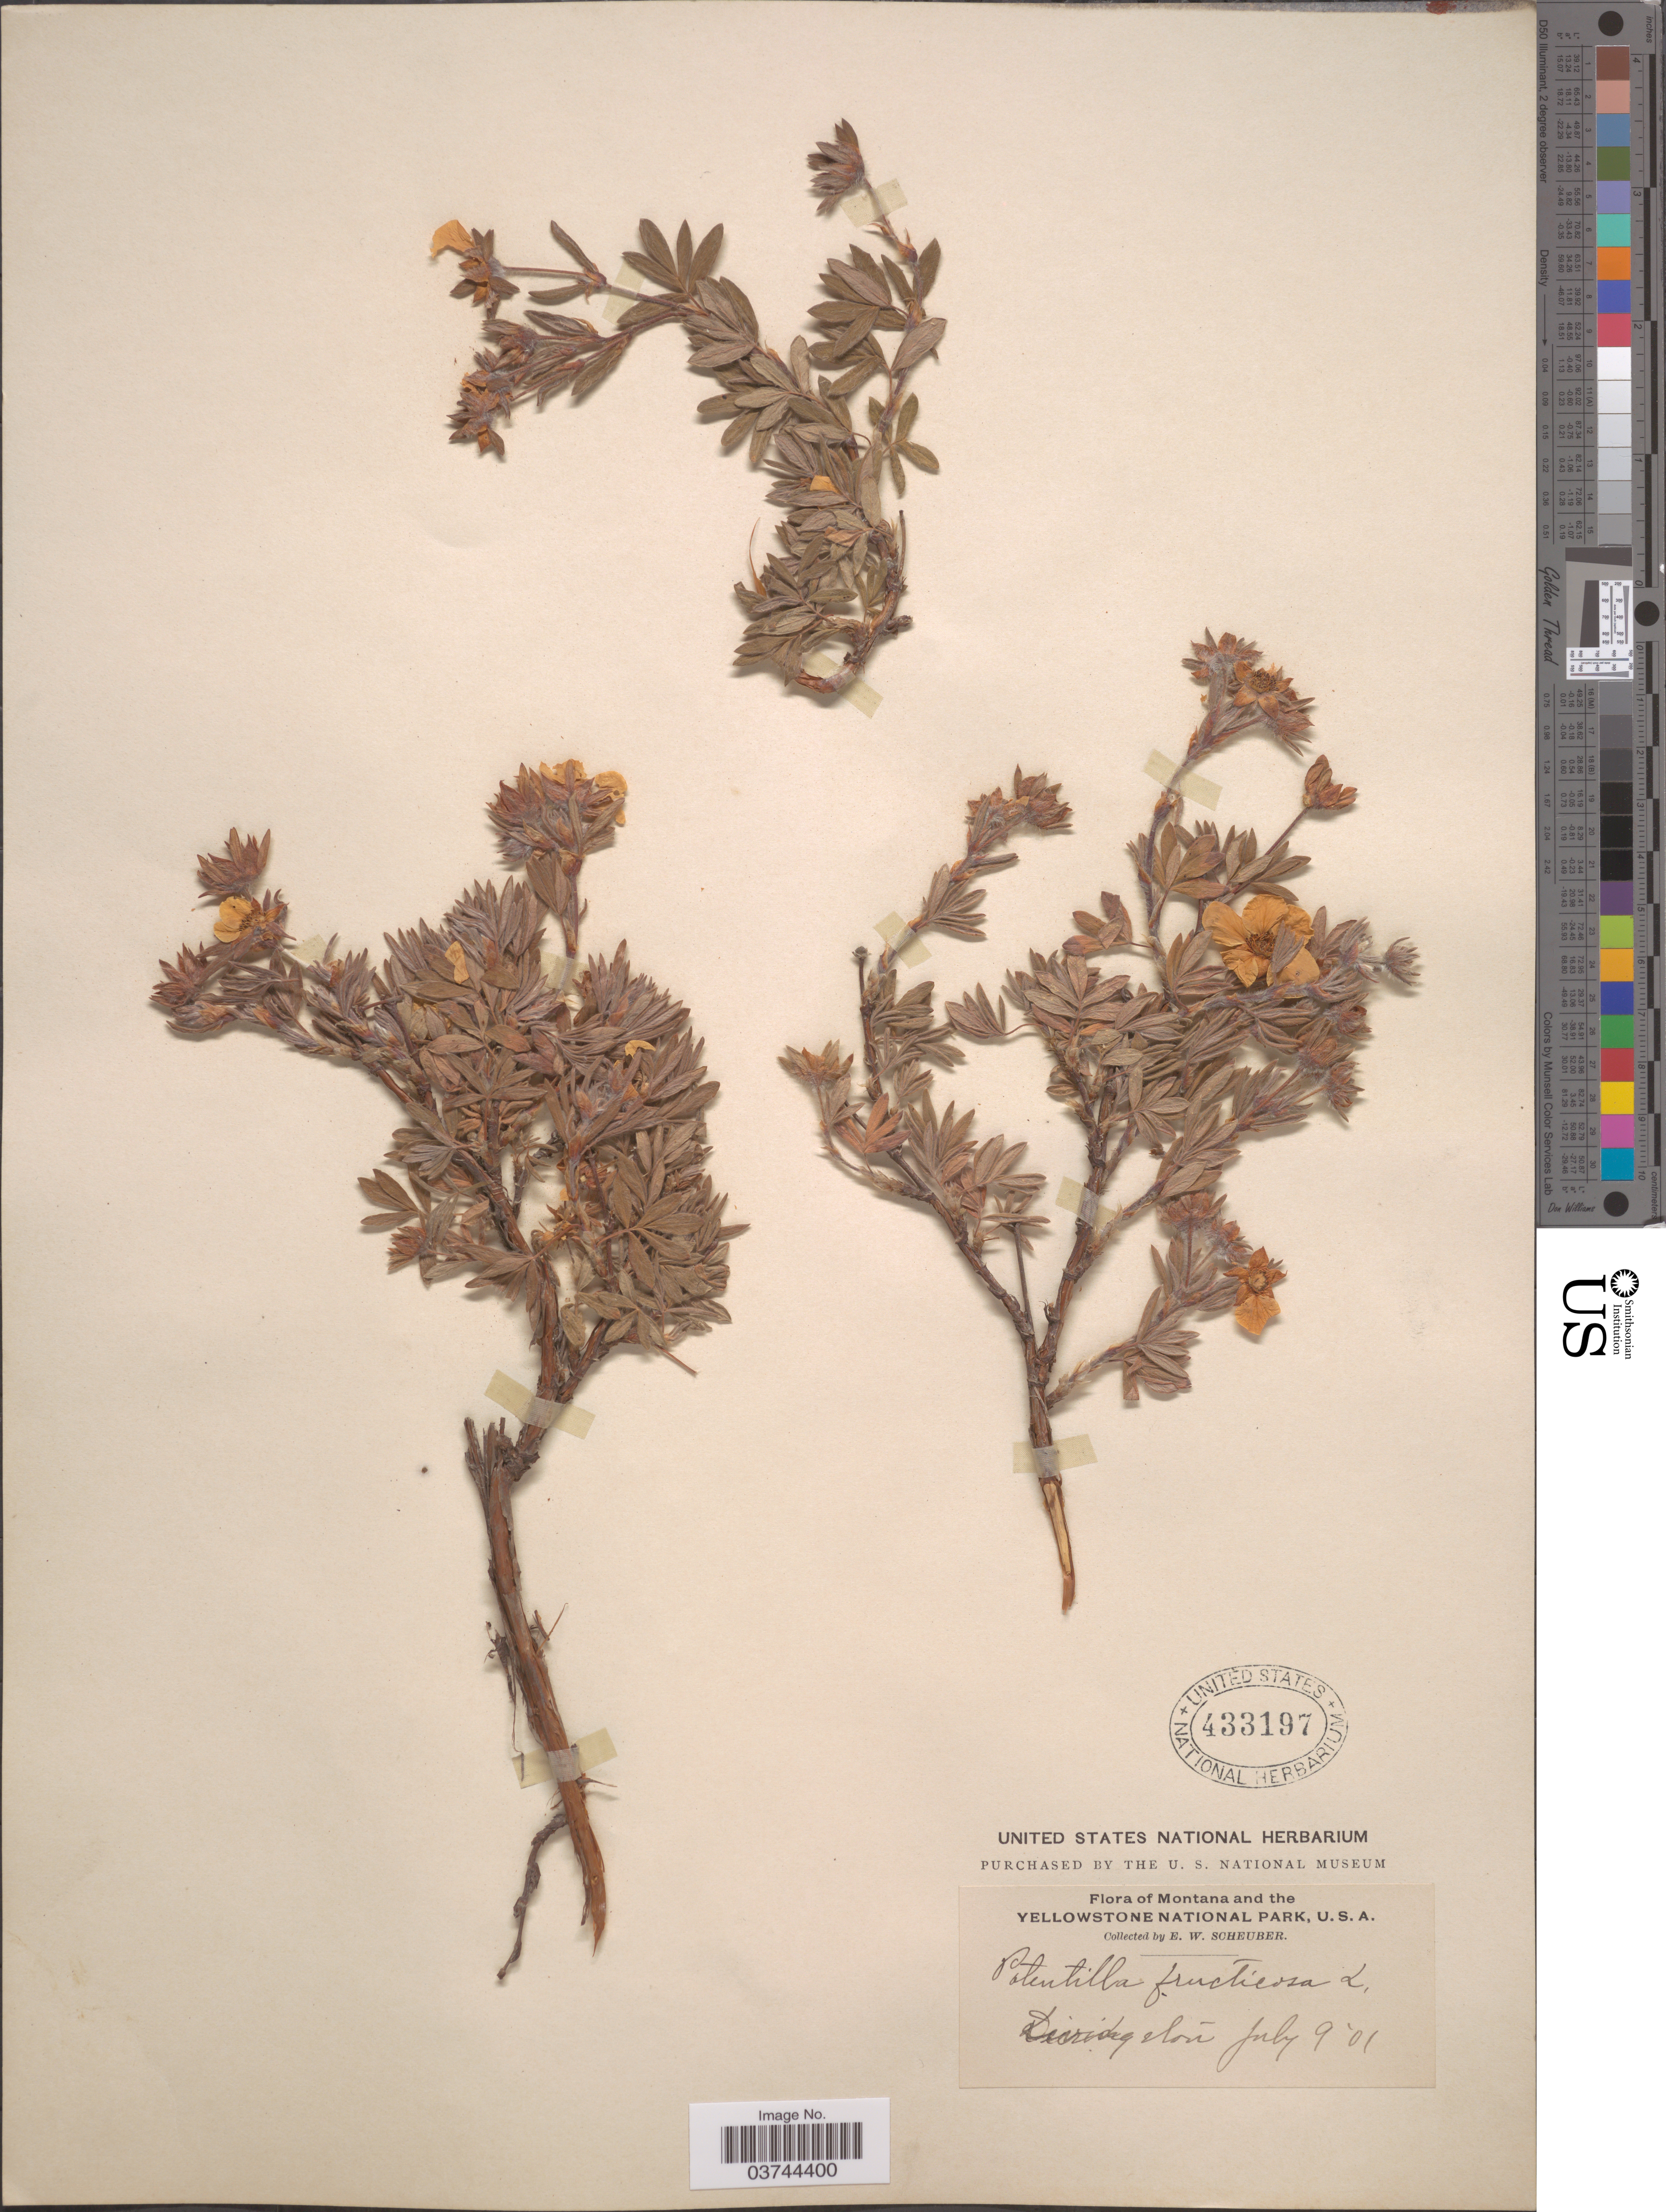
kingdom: Plantae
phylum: Tracheophyta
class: Magnoliopsida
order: Rosales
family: Rosaceae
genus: Dasiphora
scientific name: Dasiphora fruticosa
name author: (L.) Rydb.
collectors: E. Scheuber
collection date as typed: Transcribed d/m/y: 9/7/1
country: United States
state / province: Montana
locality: The Yellowstone National Park. Livingston.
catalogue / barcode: US 433197